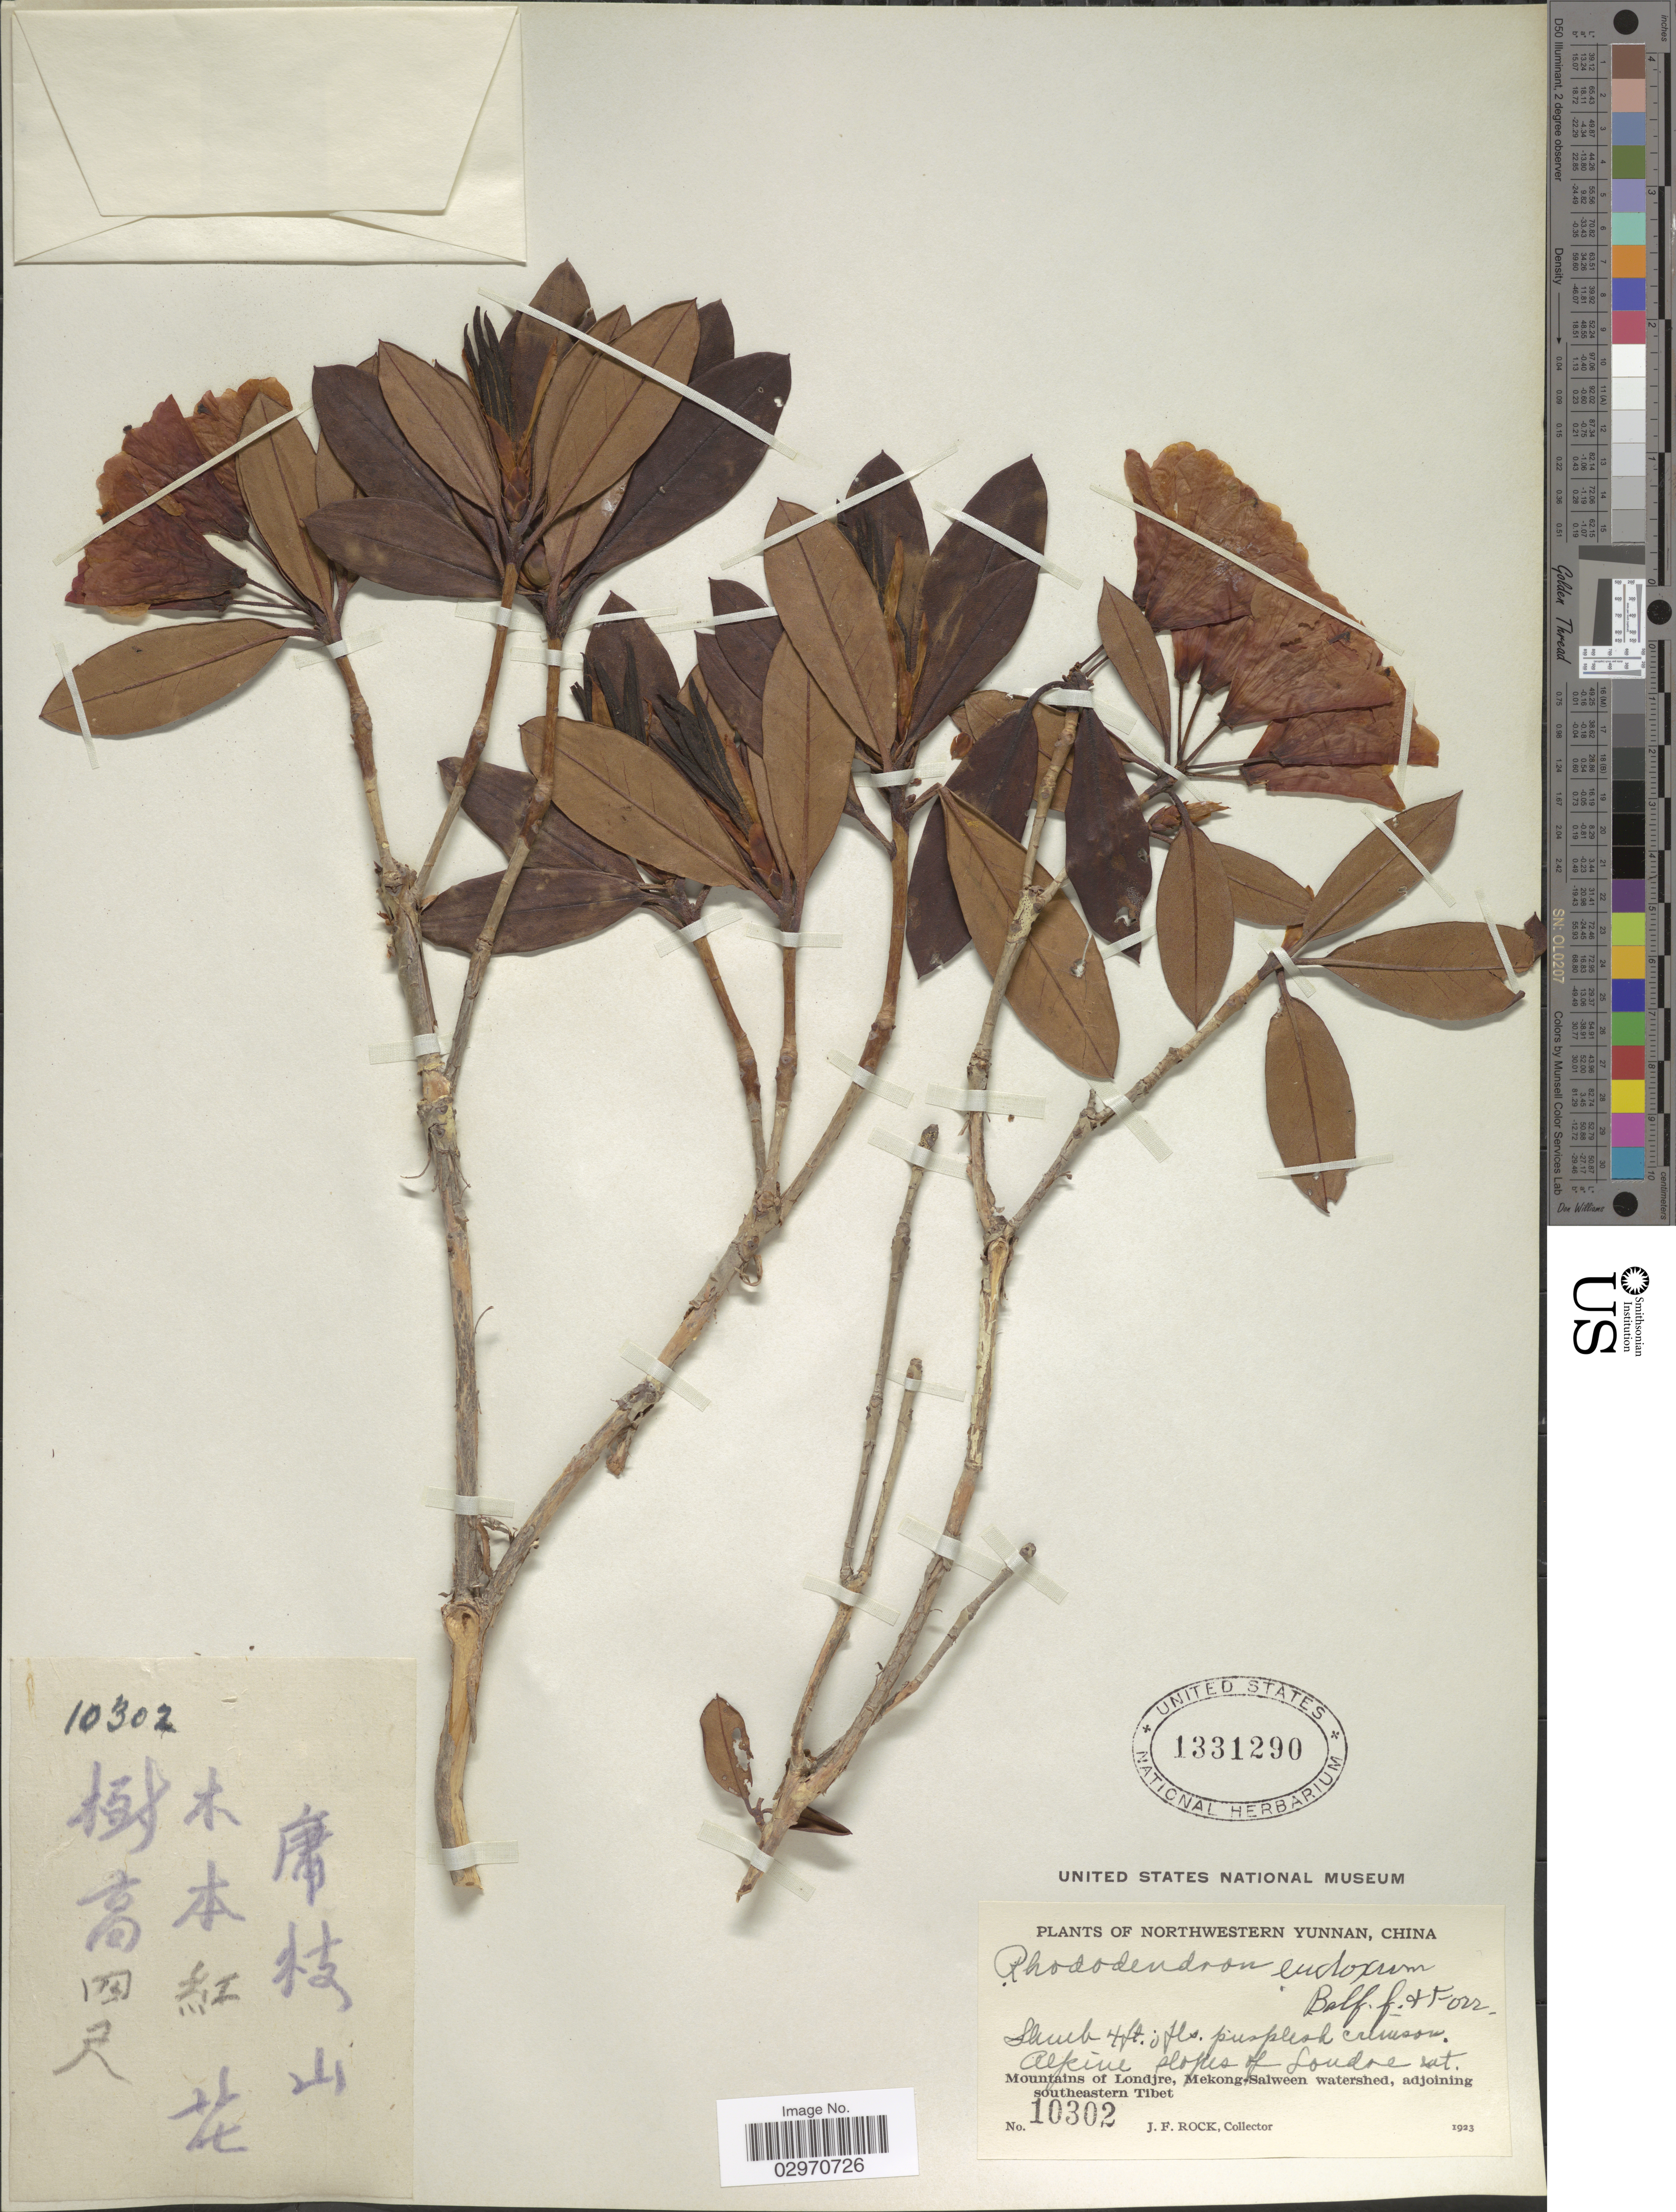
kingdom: Plantae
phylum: Tracheophyta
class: Magnoliopsida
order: Ericales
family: Ericaceae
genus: Rhododendron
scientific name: Rhododendron eudoxum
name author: Balf. f. & Forrest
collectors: J. Rock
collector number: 10302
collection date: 1923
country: China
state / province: Yunnan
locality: Northwestern Yunnan. Alpine slopes of Londre Mt. Mountains of Londjre, Mekong-Salween watershed, adjoining southeastern Tibet.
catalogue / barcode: US 1331290